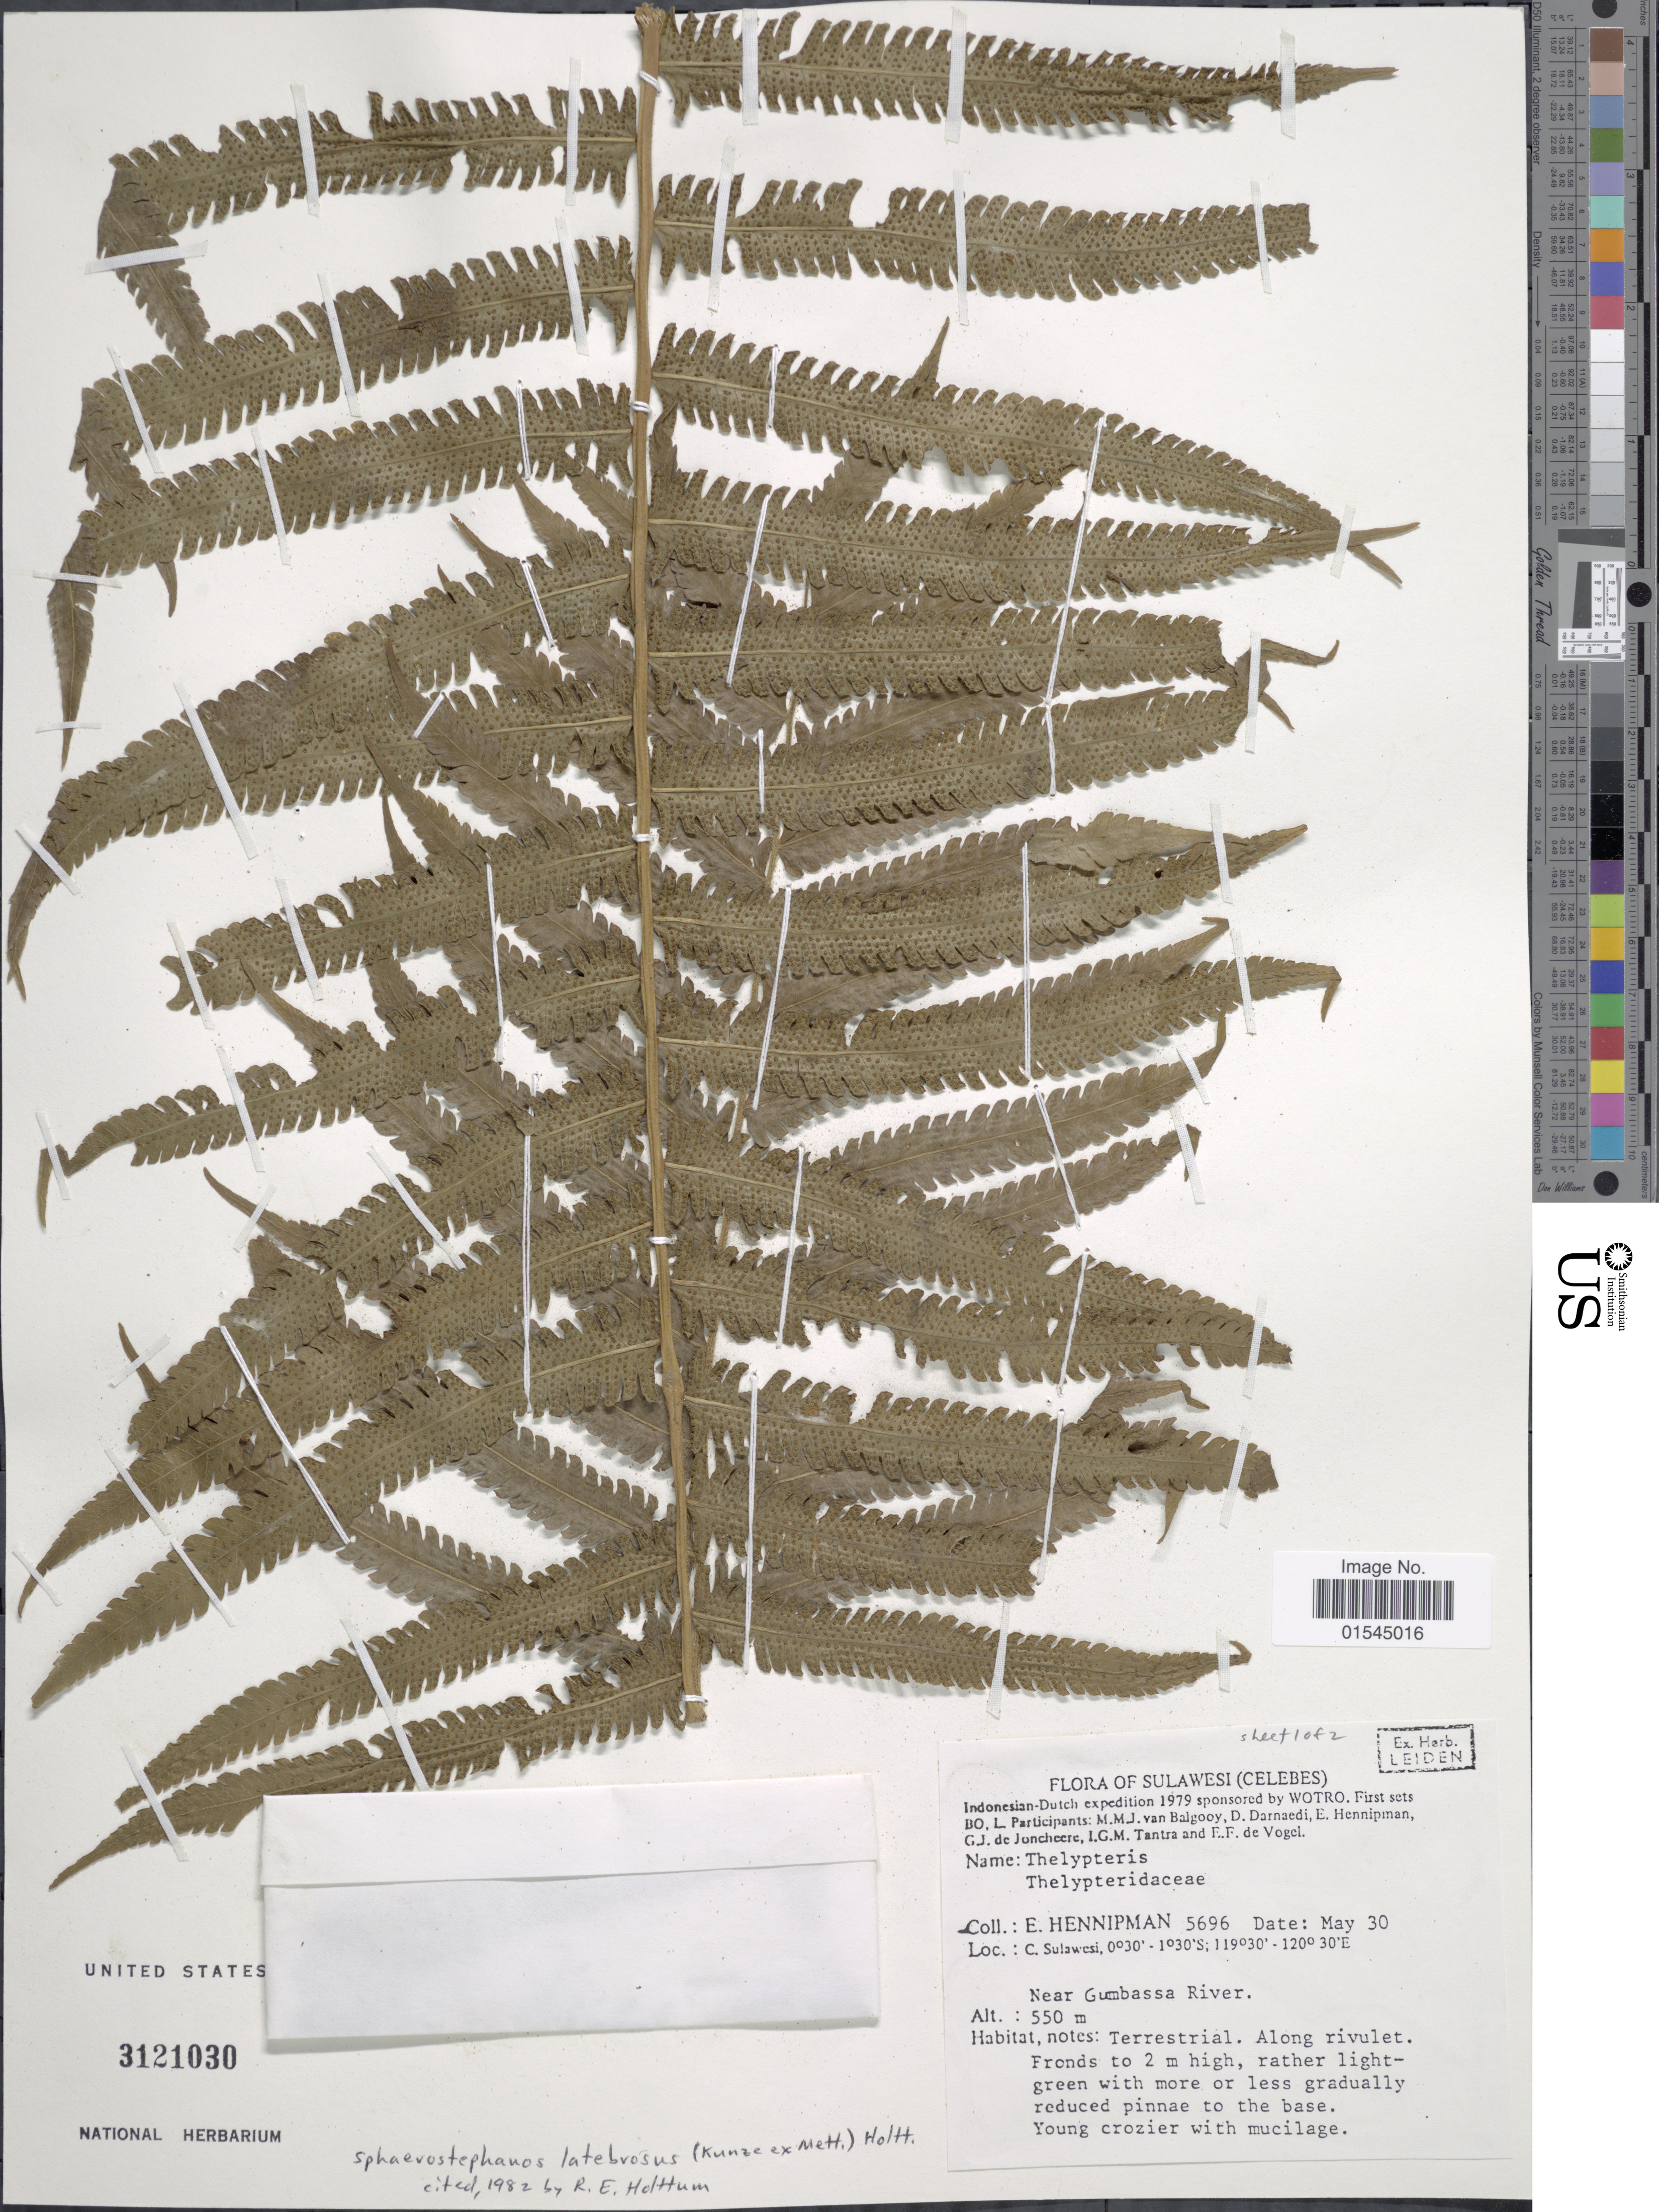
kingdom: Plantae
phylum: Tracheophyta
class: Polypodiopsida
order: Polypodiales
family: Thelypteridaceae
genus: Sphaerostephanos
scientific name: Sphaerostephanos latebrosus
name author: (Kunze ex Mett.) Holttum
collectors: E. Hennipman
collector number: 5696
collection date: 1979-05-30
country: Indonesia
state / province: Sulawesi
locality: C. Sulawesi. Sulawesi (Celebes). Near Gumbassa River.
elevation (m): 550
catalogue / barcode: US 3121030